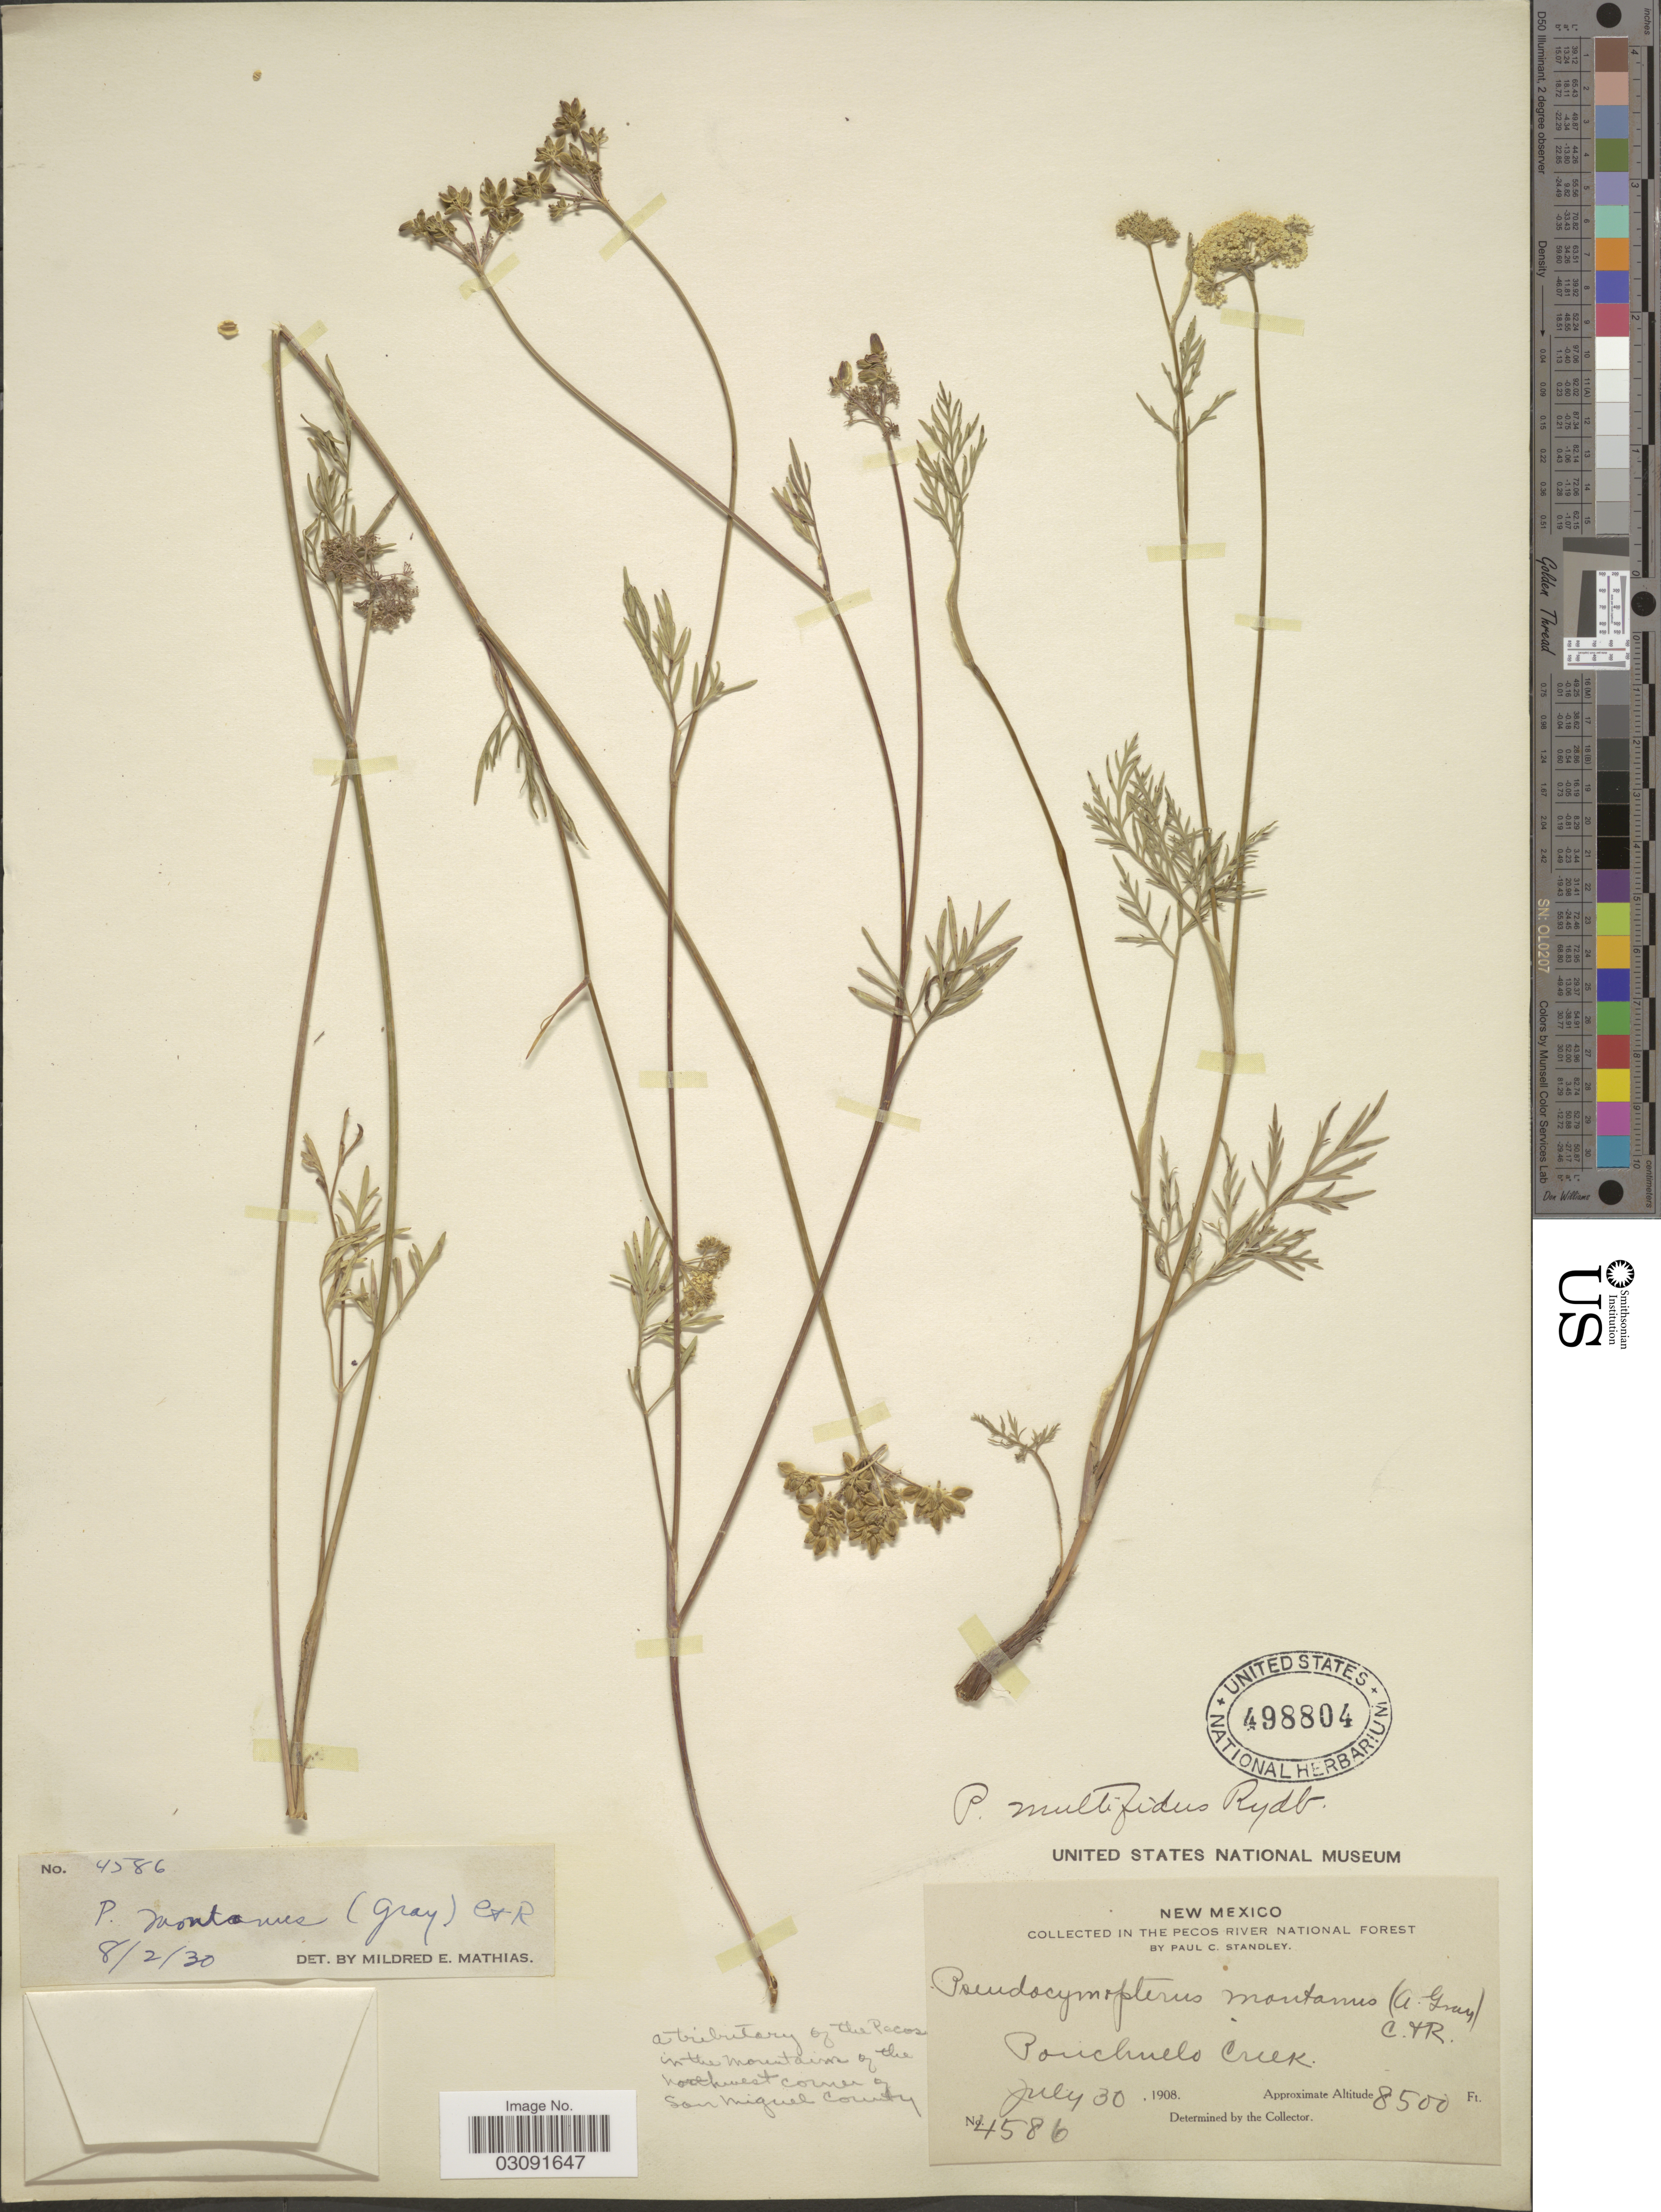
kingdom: Plantae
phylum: Tracheophyta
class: Magnoliopsida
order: Apiales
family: Apiaceae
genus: Pseudocymopterus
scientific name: Pseudocymopterus montanus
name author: (A. Gray) J.M. Coult. & Rose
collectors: P. C. Standley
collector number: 4586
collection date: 1908-07-30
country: United States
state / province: New Mexico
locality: In The Pecos River National Forest, Panchuelo Creek.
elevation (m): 2591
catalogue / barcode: US 498804